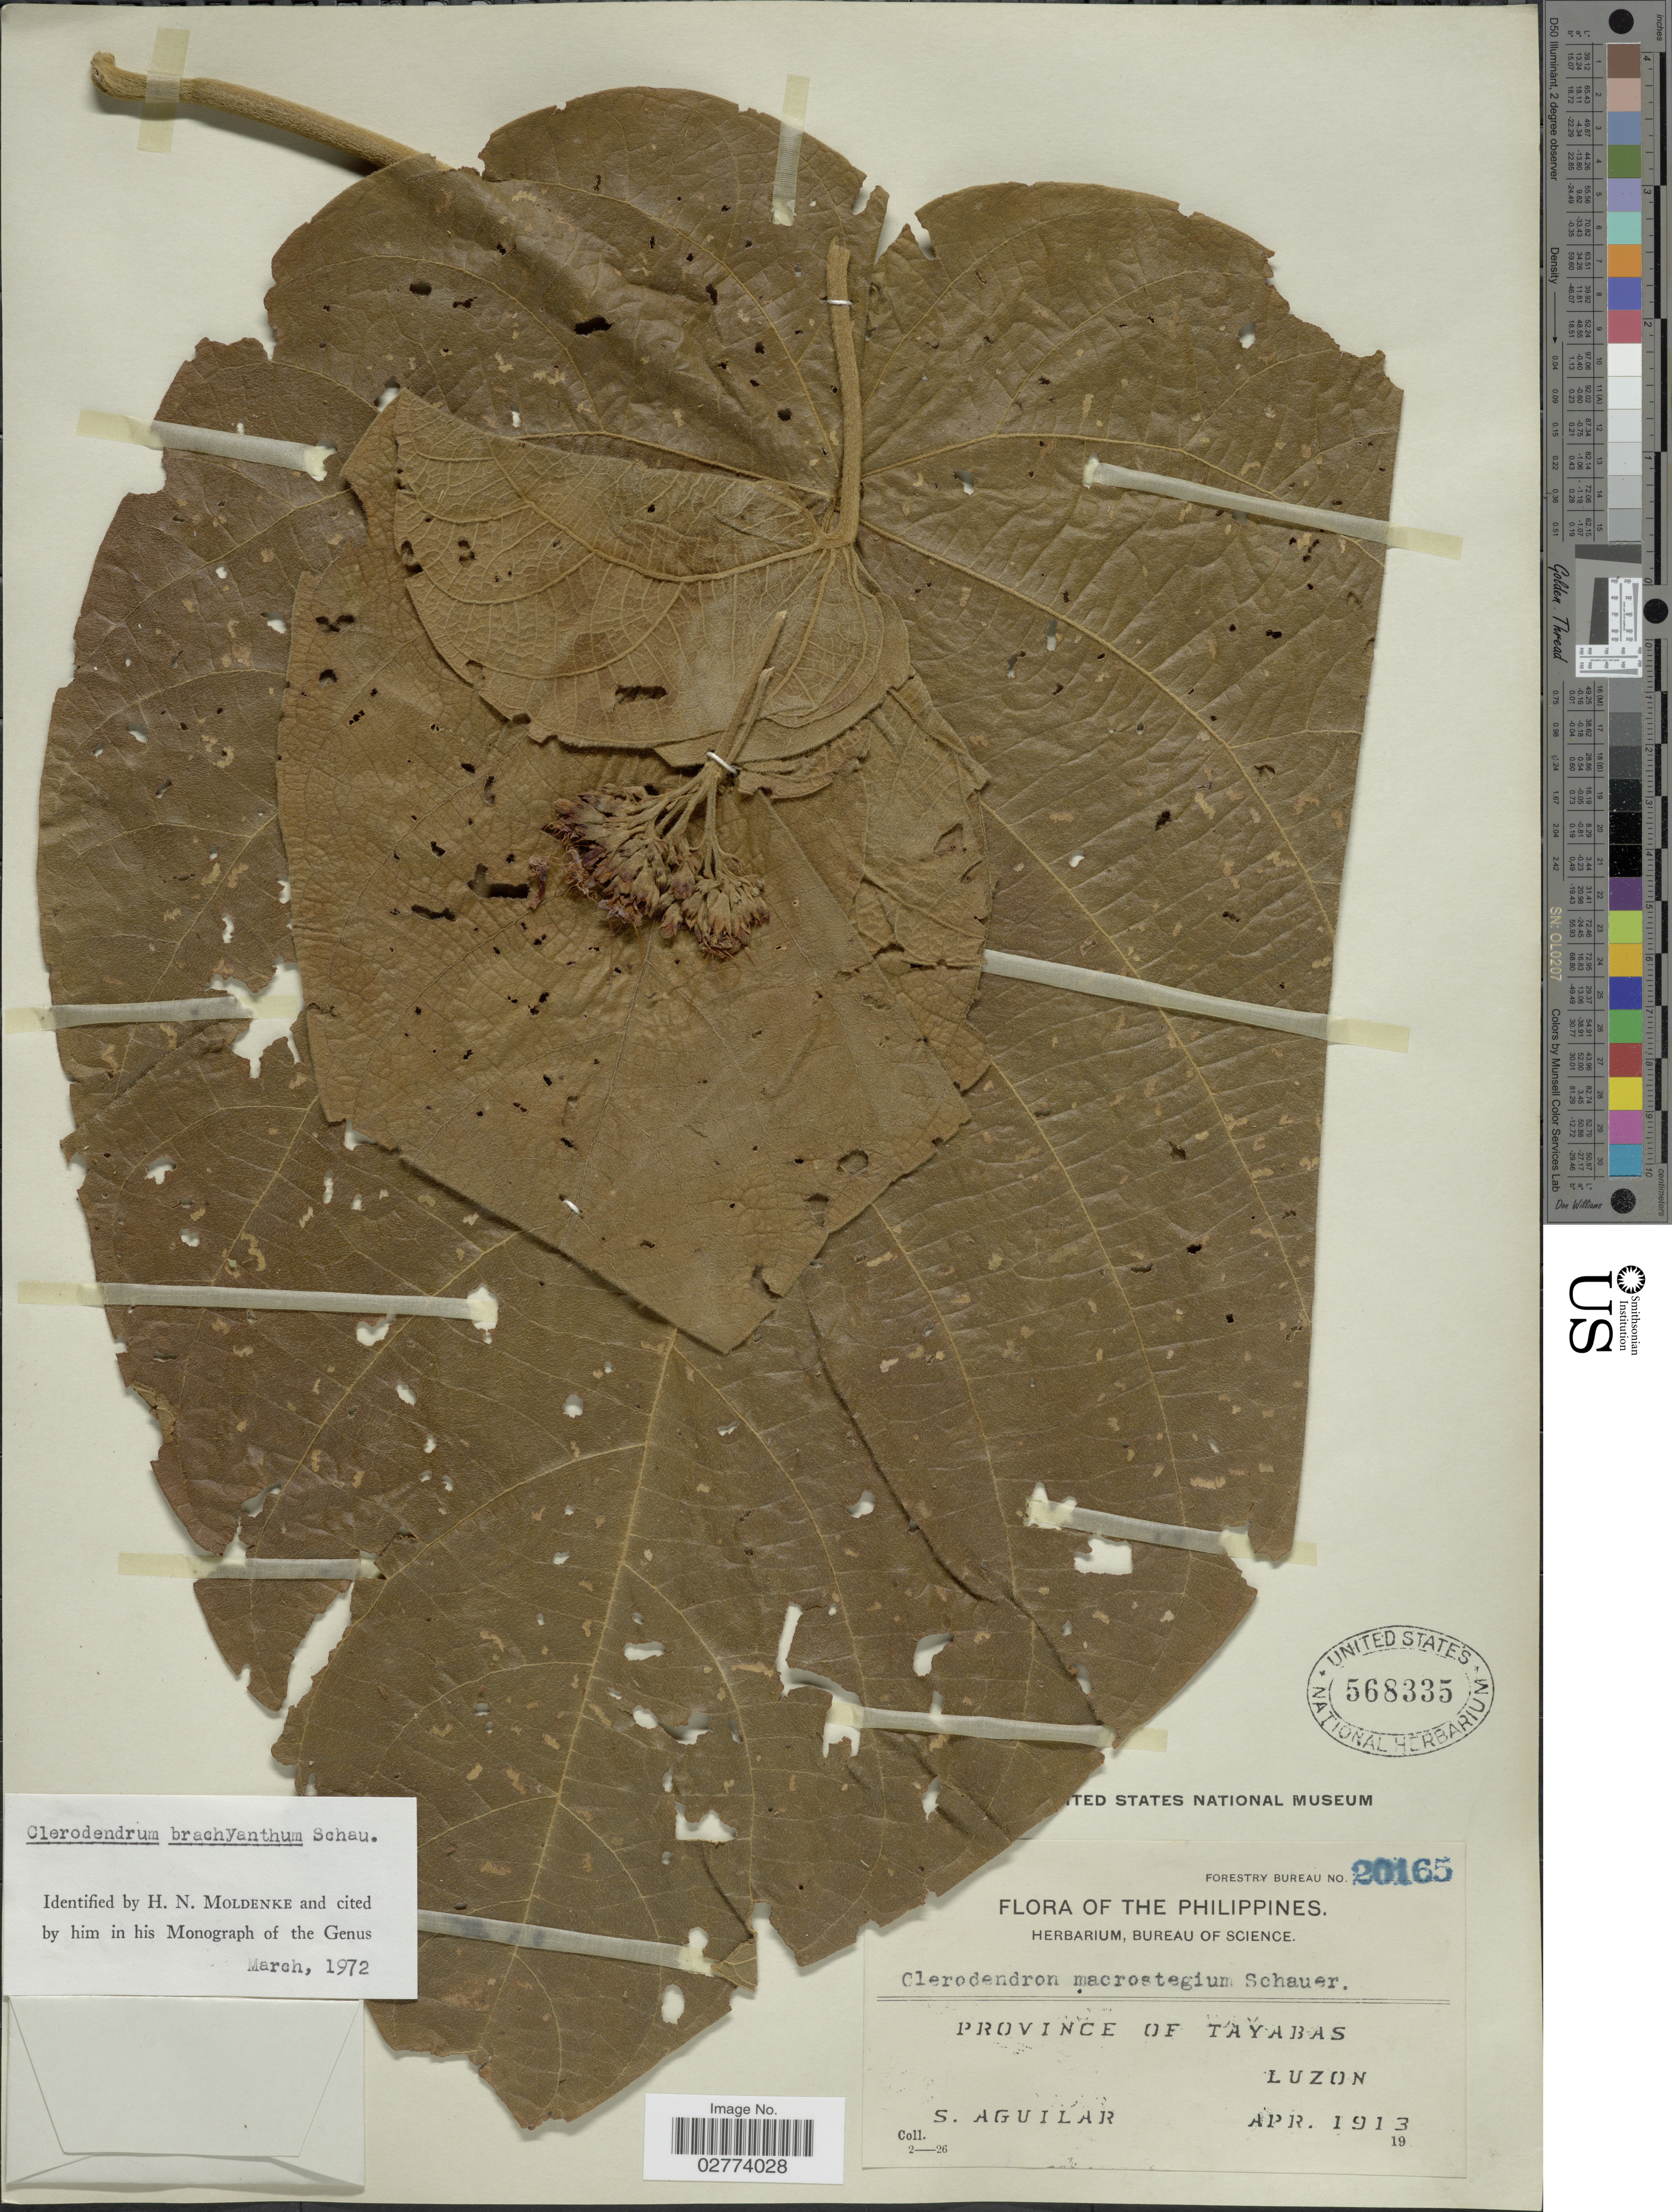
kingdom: Plantae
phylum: Tracheophyta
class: Magnoliopsida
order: Lamiales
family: Lamiaceae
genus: Clerodendrum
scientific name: Clerodendrum brachyanthum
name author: Schauer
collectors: S. Aguilar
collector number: Forestry Bureau 20165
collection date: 1913-04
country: Philippines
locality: Province of Tayabas, Luzon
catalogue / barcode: US 568335